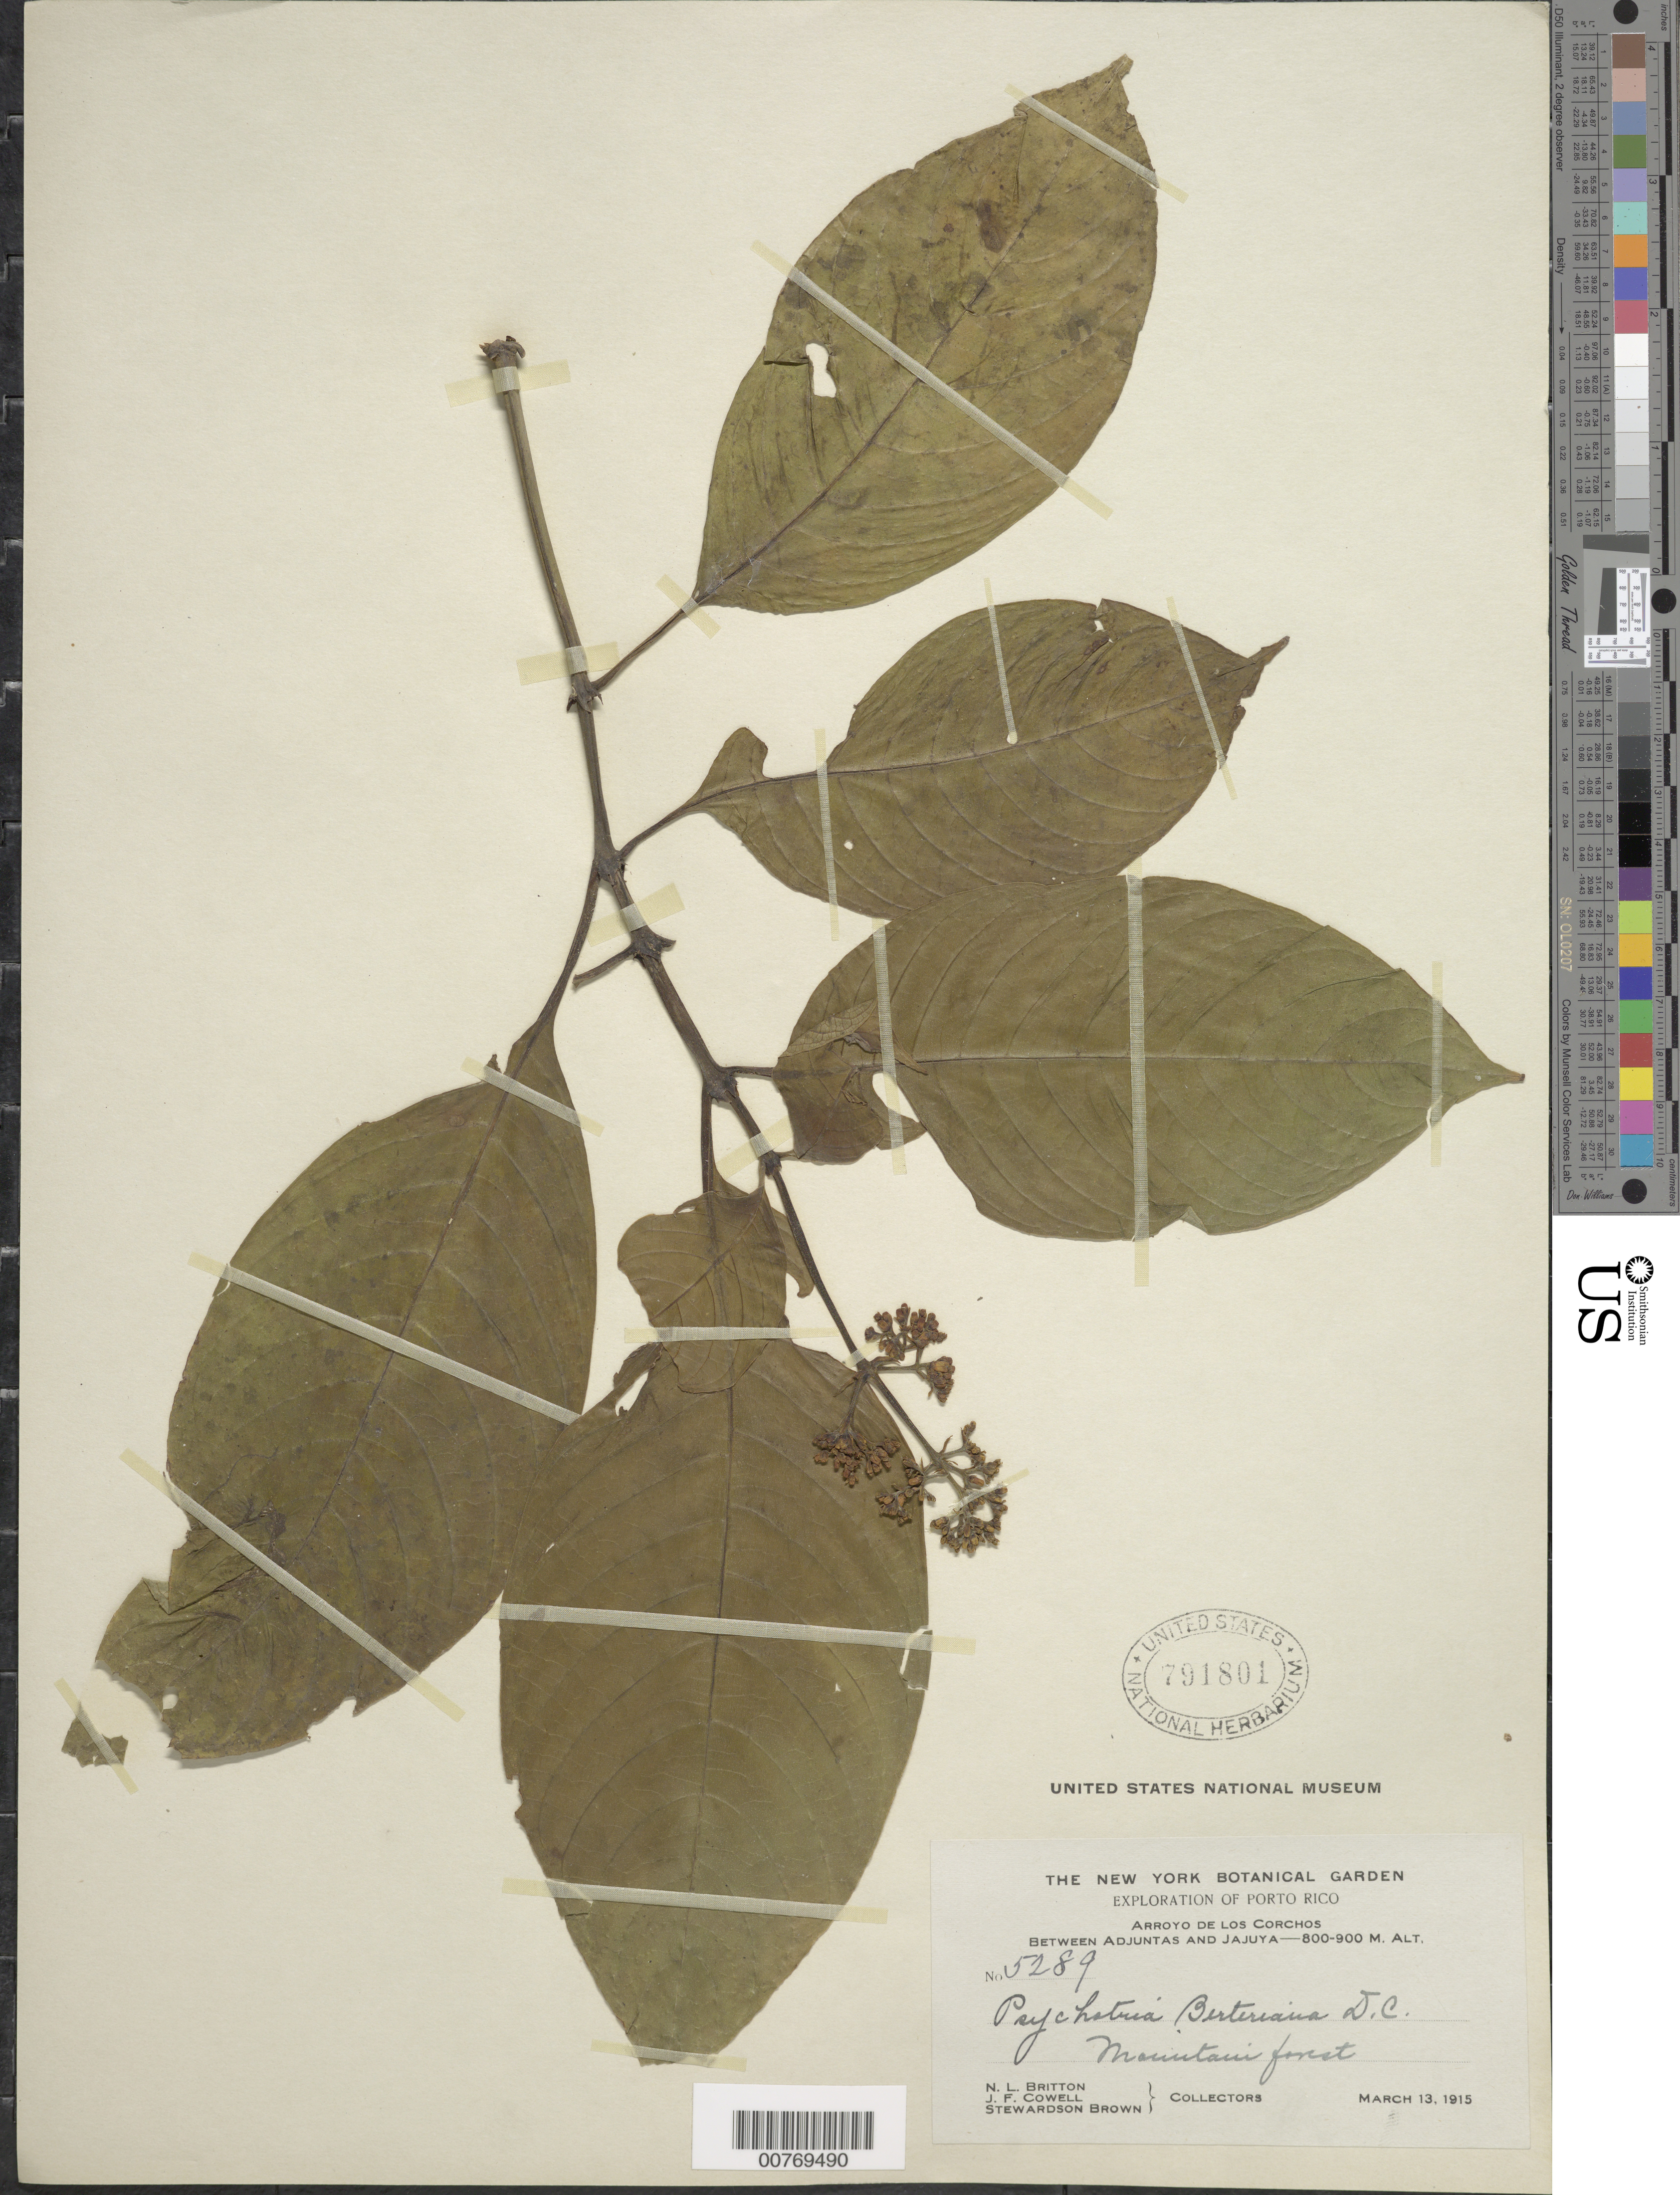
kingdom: Plantae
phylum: Tracheophyta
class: Magnoliopsida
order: Gentianales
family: Rubiaceae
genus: Psychotria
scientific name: Psychotria berteroana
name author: DC.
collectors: N. Britton, J. F. Cowell & S. Brown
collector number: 5289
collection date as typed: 13 Mar 1915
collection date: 1915-03-13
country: Puerto Rico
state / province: Adjuntas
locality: Arroyo de los Corchos, between Adjuntas and Jajuya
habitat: Mountain forest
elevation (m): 800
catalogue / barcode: US 791801